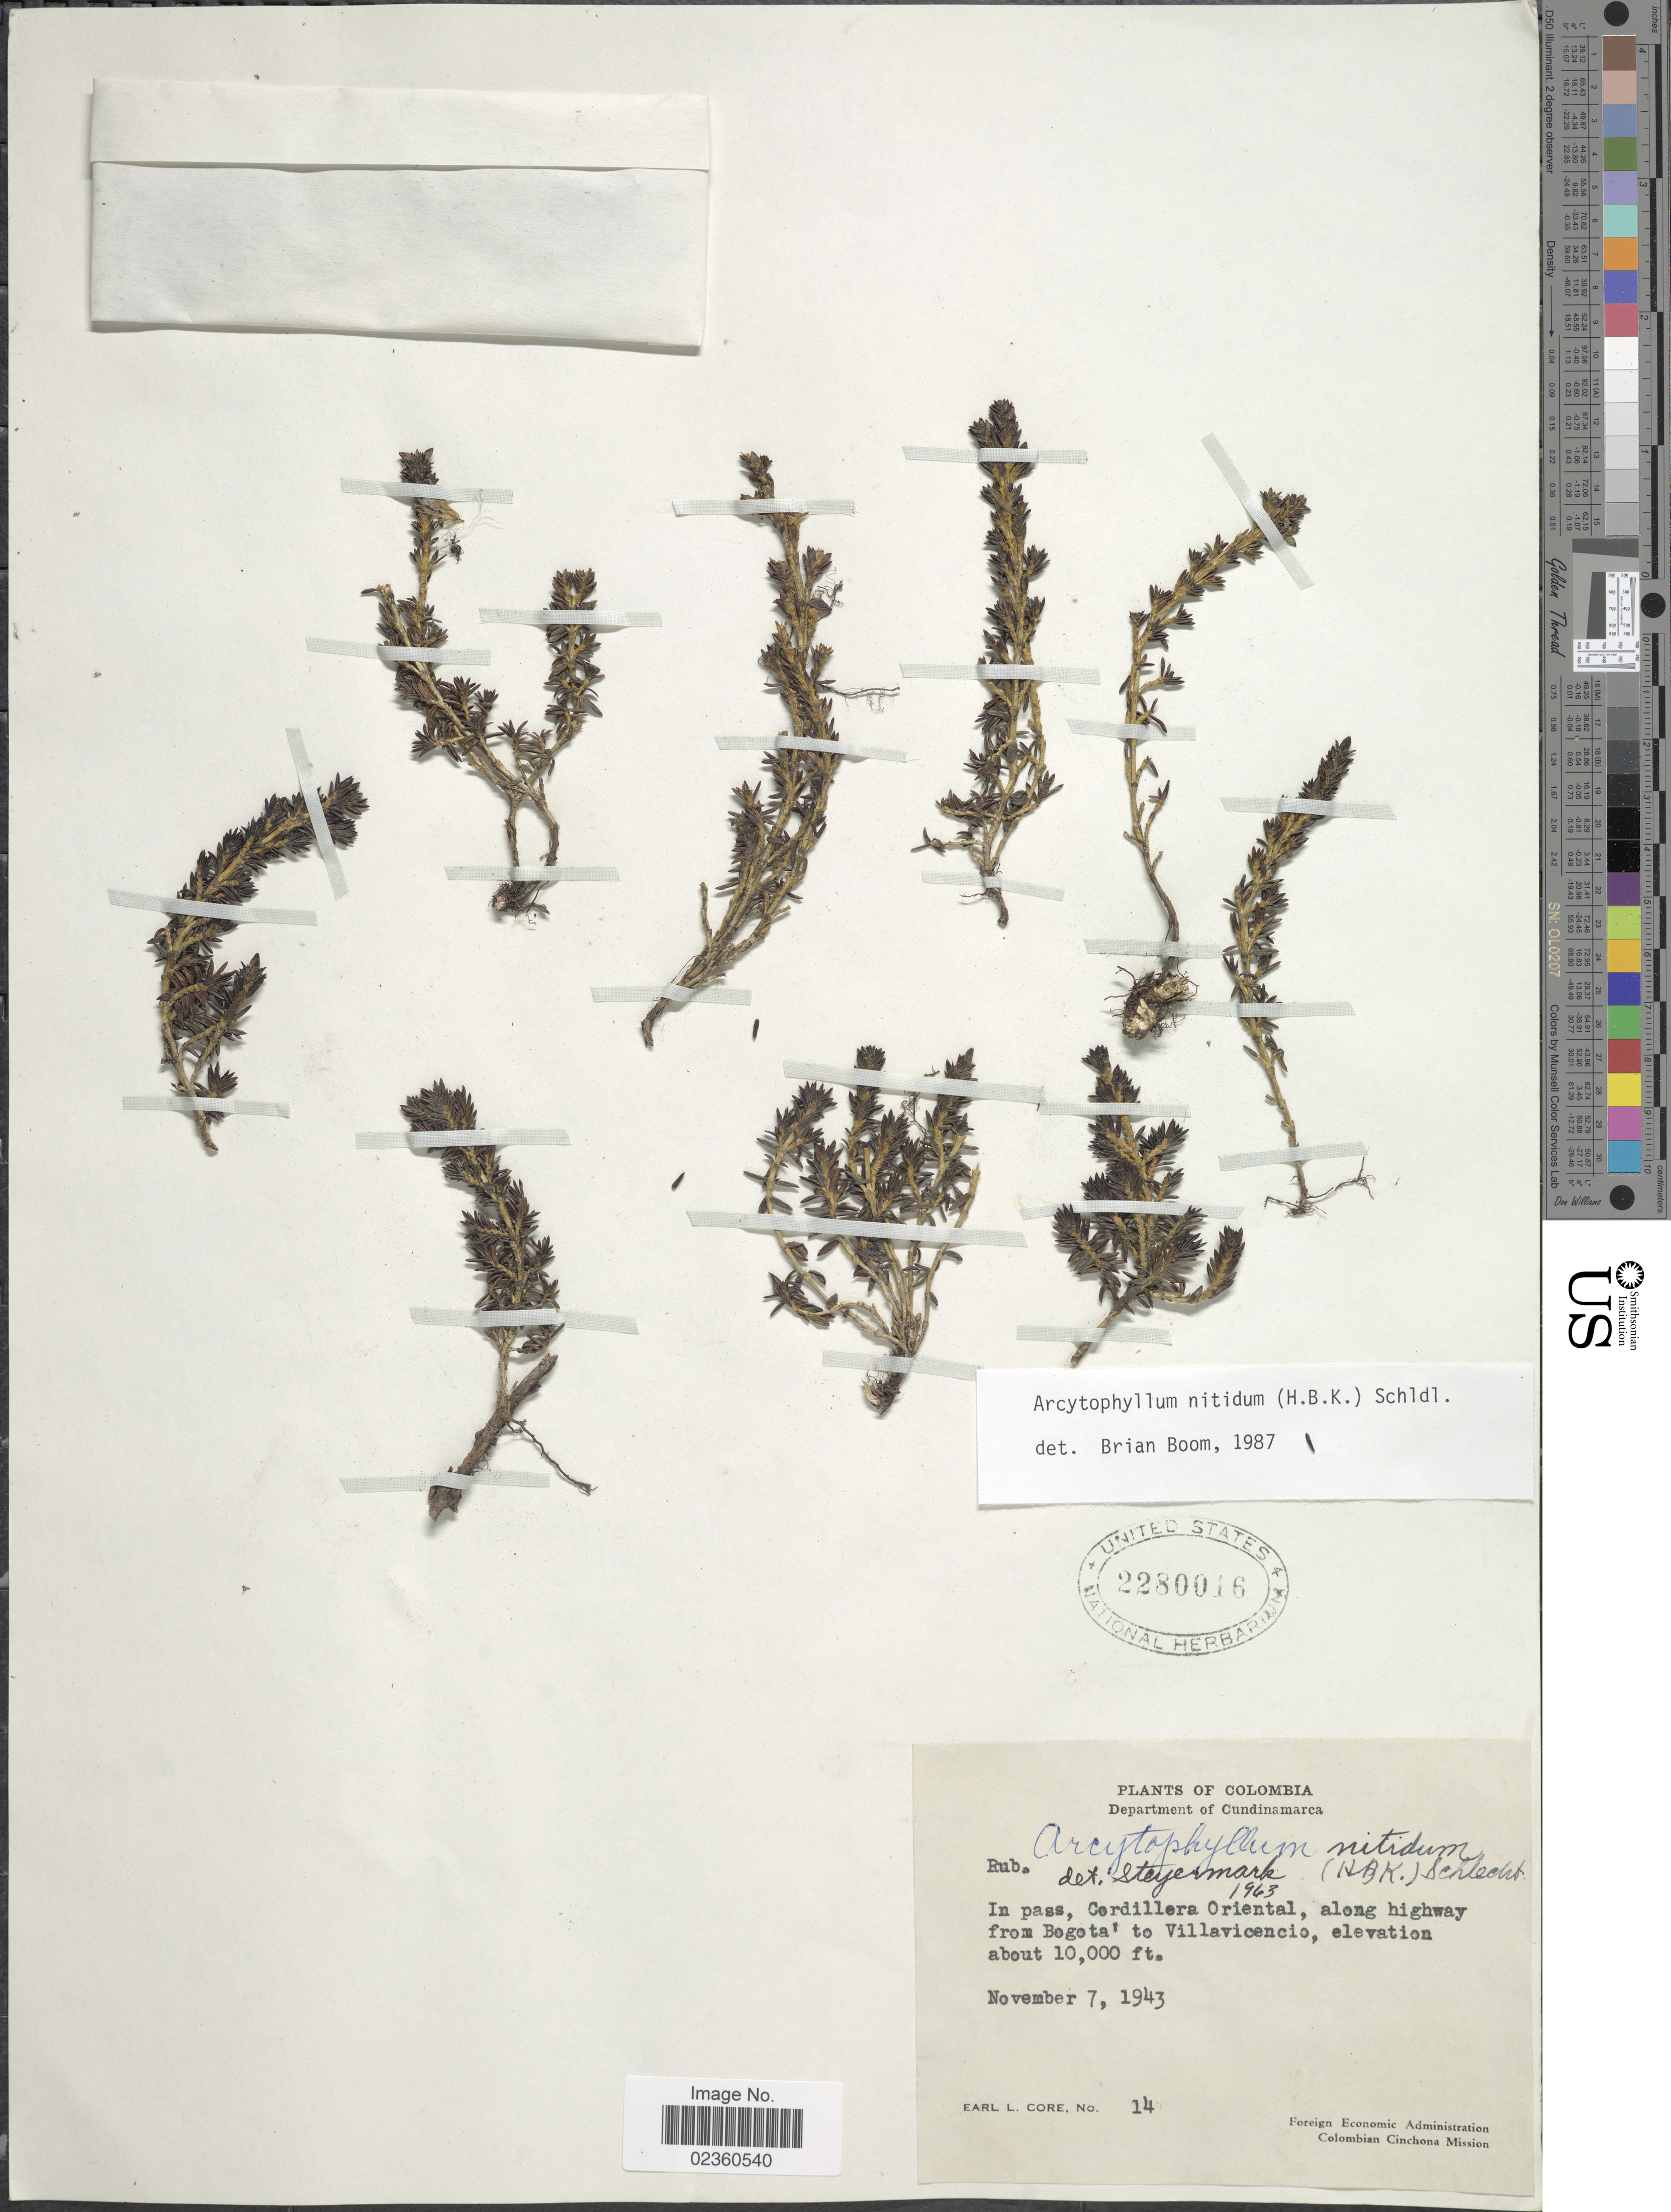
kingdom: Plantae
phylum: Tracheophyta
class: Magnoliopsida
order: Gentianales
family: Rubiaceae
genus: Arcytophyllum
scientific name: Arcytophyllum nitidum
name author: (Kunth) Schltdl.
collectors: E. L. Core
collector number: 14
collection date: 1943-11-07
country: Colombia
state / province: Cundinamarca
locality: Department of Cundinamarca, In pass, Cordillera Oriental, along highway from Bogota'to Villavicencio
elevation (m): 3048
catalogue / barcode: US 2280016